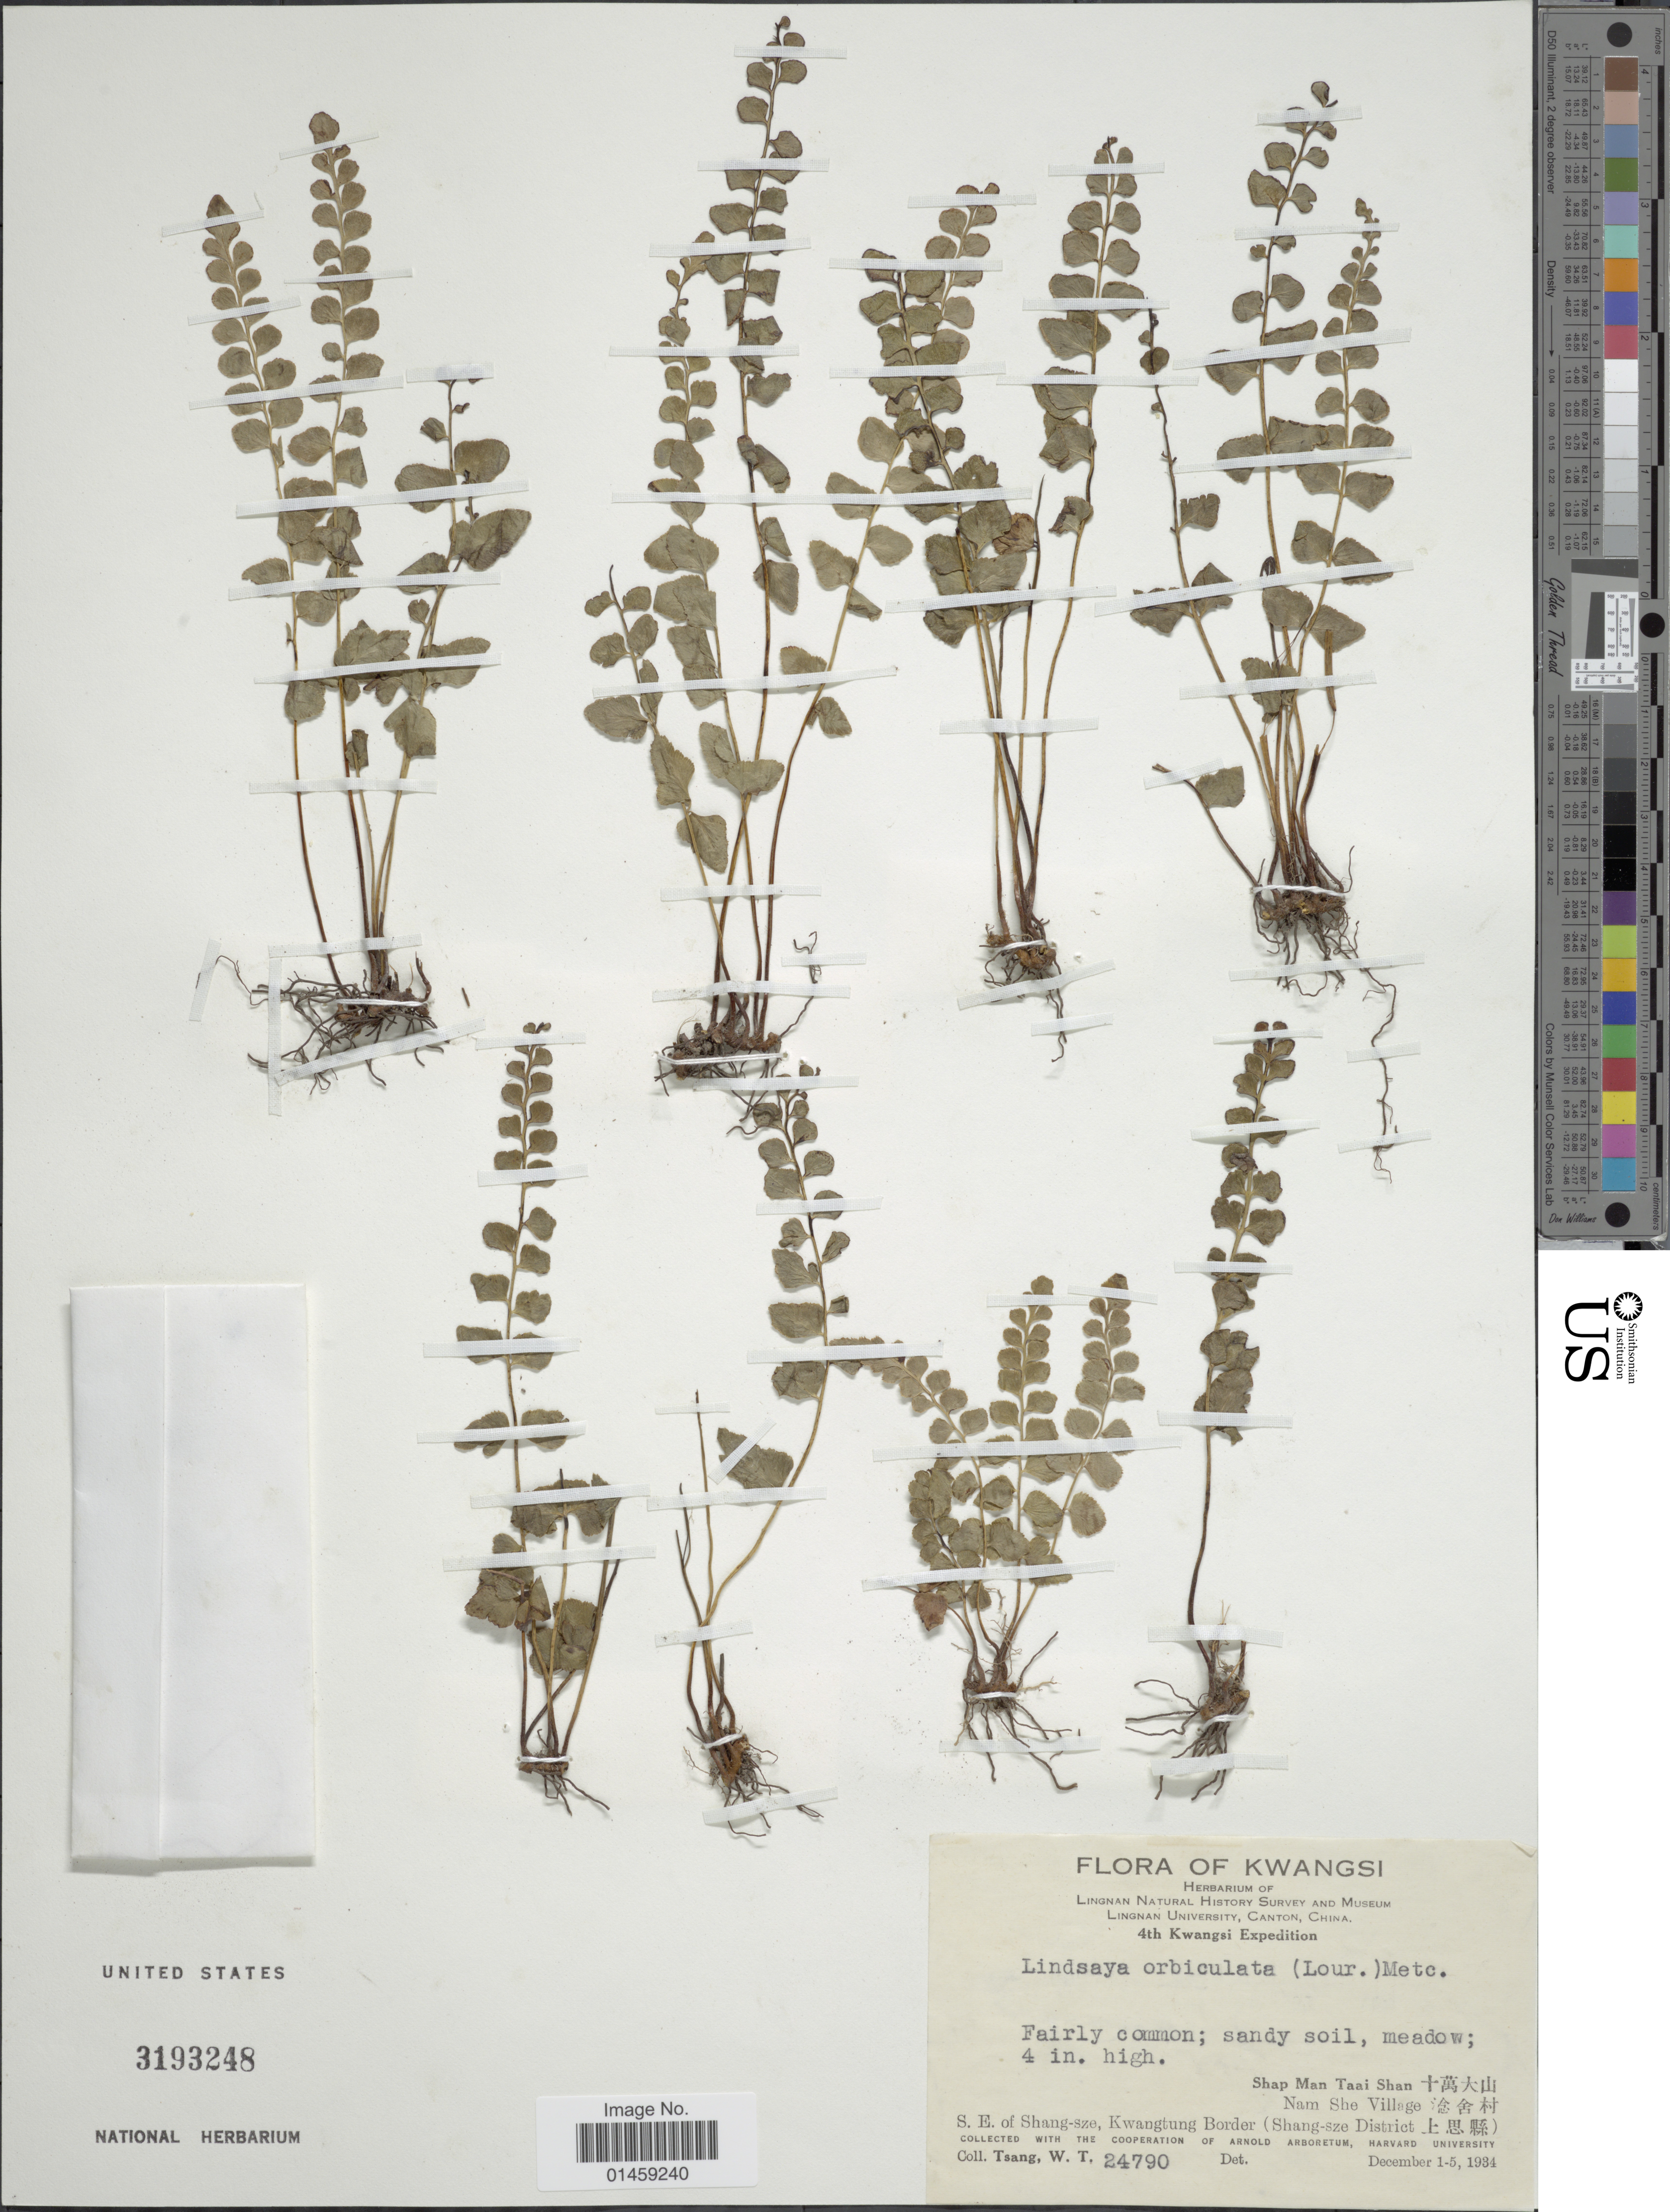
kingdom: Plantae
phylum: Tracheophyta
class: Polypodiopsida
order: Polypodiales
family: Lindsaeaceae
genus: Lindsaea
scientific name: Lindsaea orbiculata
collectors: W. T. Tsang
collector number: T24790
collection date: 1934-12-01/1934-12-05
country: China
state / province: Guangxi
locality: Kwangsi. Shap Man Taai Shan. Nam She Village. S. E. of Shang-sze, Kwangtung Border (Shang-sze District).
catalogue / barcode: US 3193248